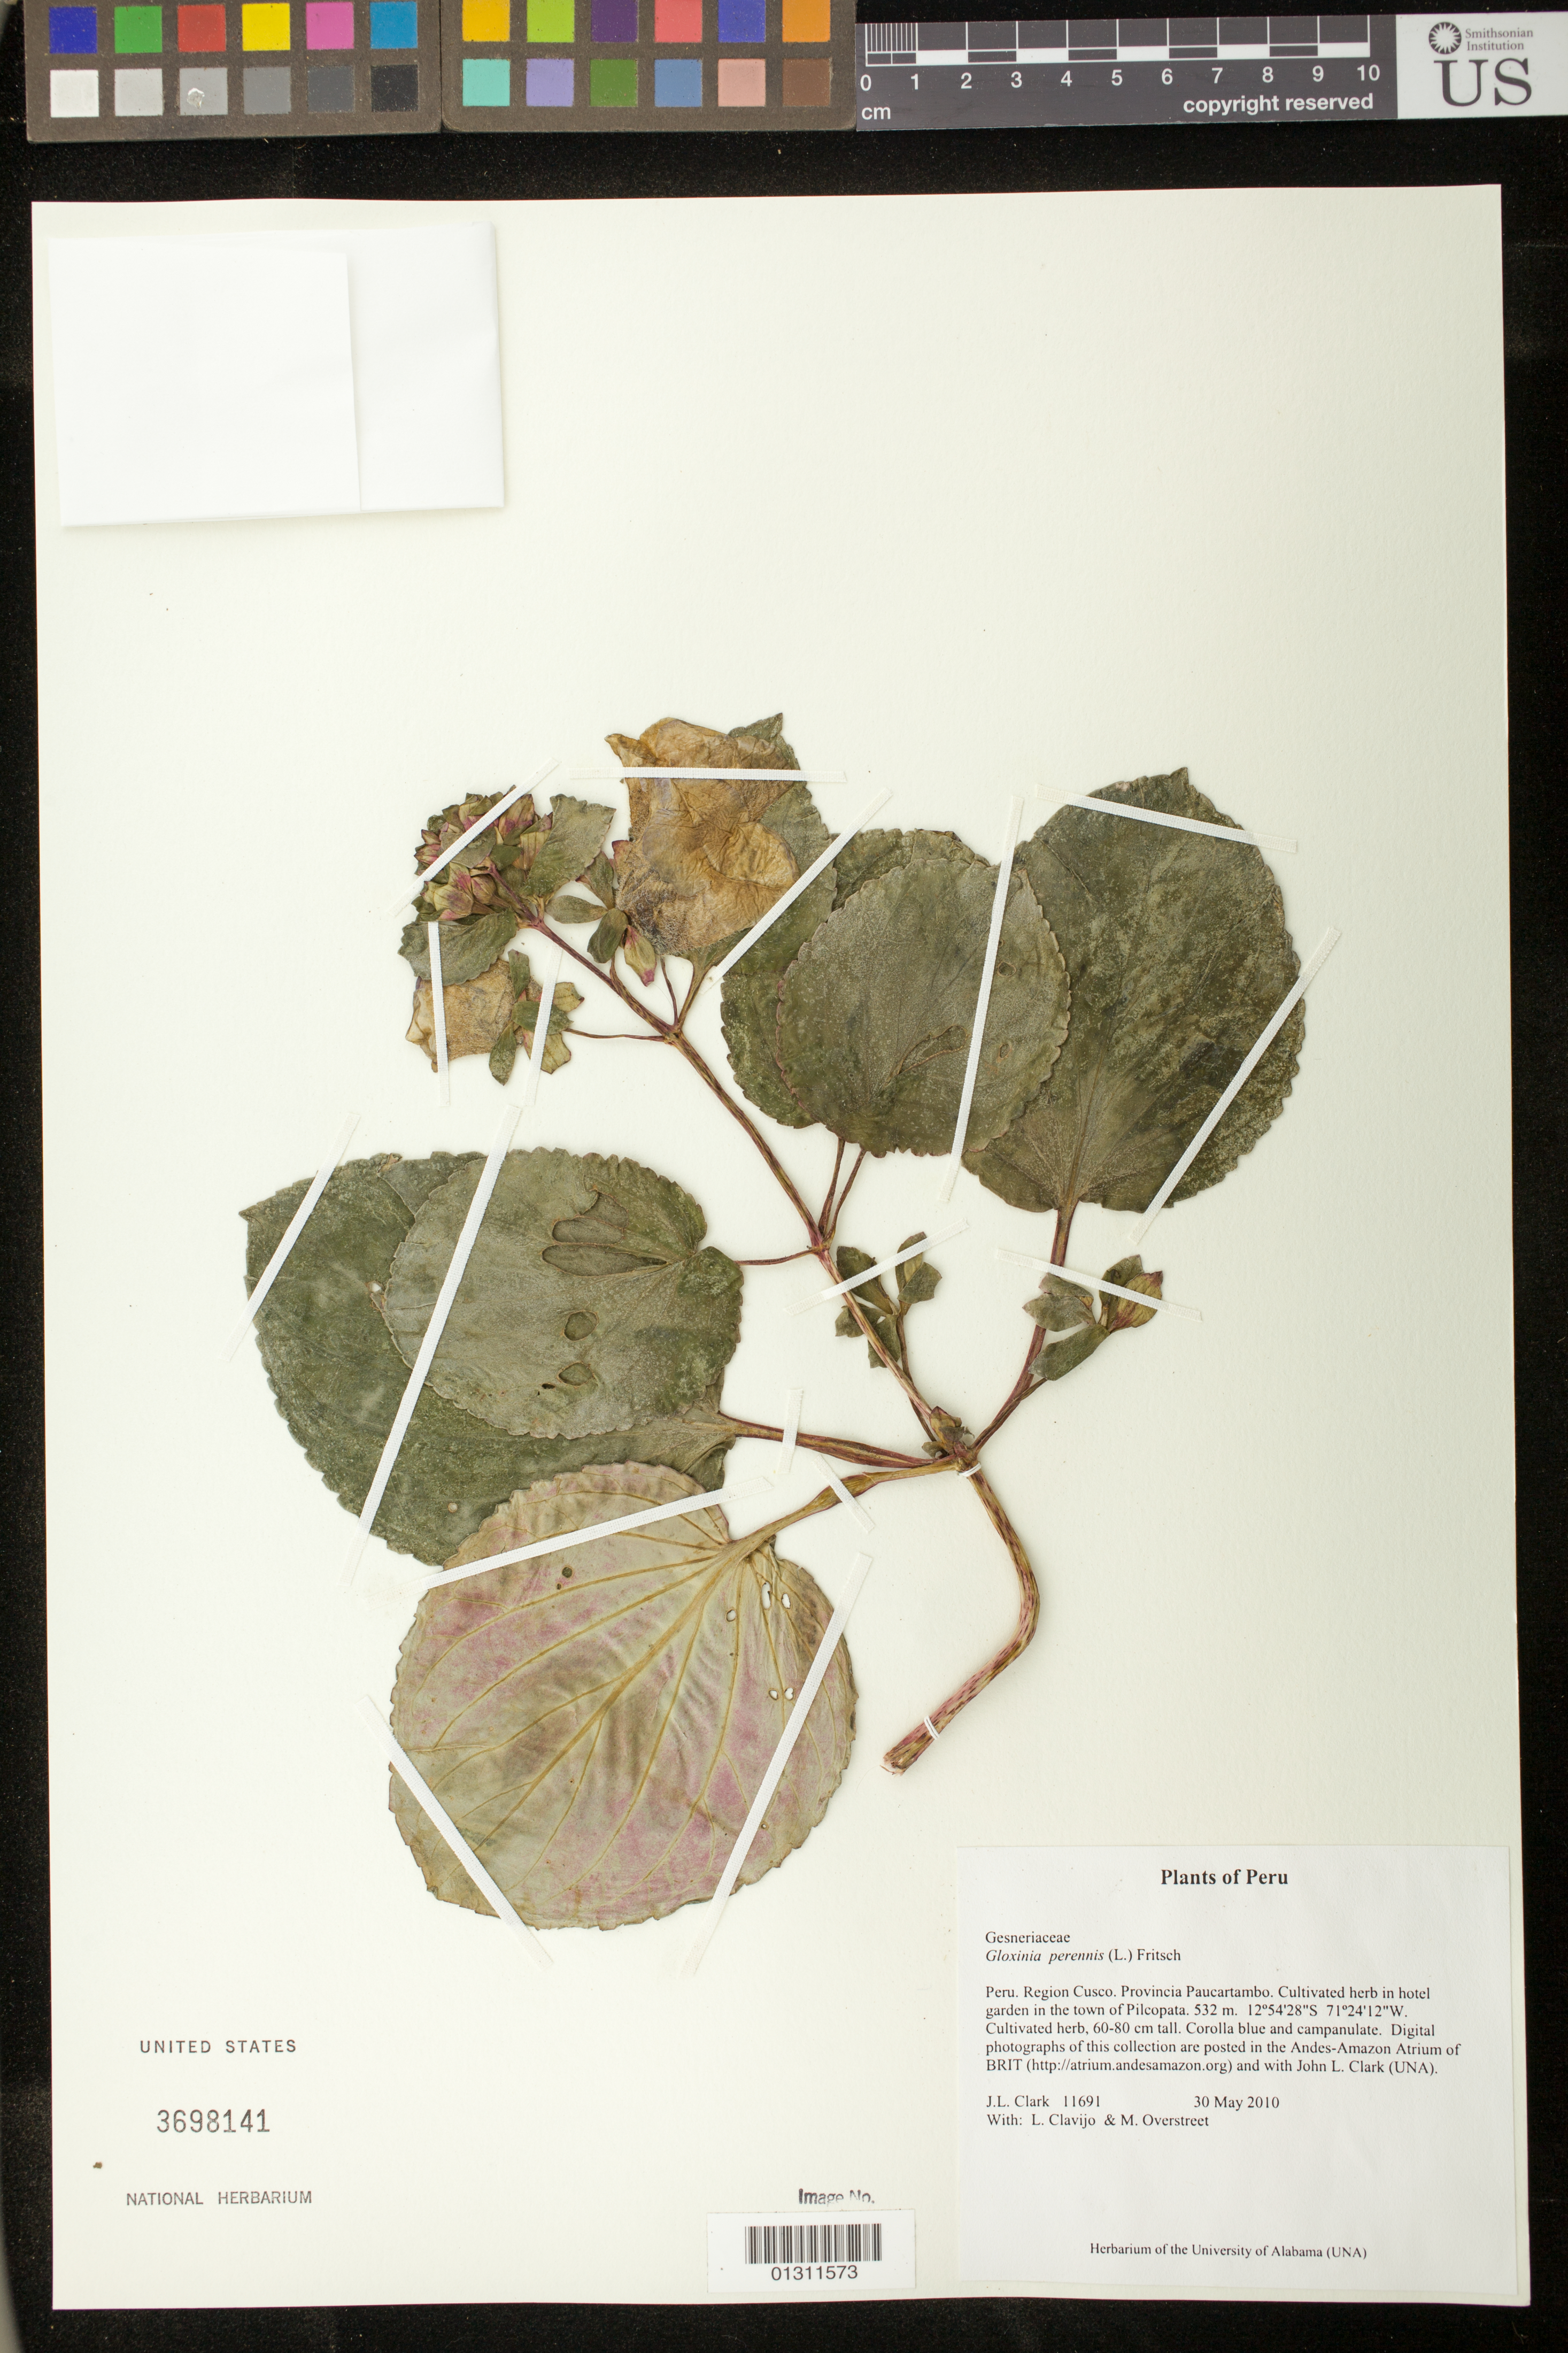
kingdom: Plantae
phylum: Tracheophyta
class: Magnoliopsida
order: Lamiales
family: Gesneriaceae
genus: Gloxinia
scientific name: Gloxinia perennis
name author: (L.) Fritsch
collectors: J. L. Clark, L. Clavijo & M. Overstreet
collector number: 11691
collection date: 2010-05-30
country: Peru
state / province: Cusco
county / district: Paucartambo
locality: in hotel garden in the town of Pilcopata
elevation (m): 5362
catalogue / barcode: US 3698141